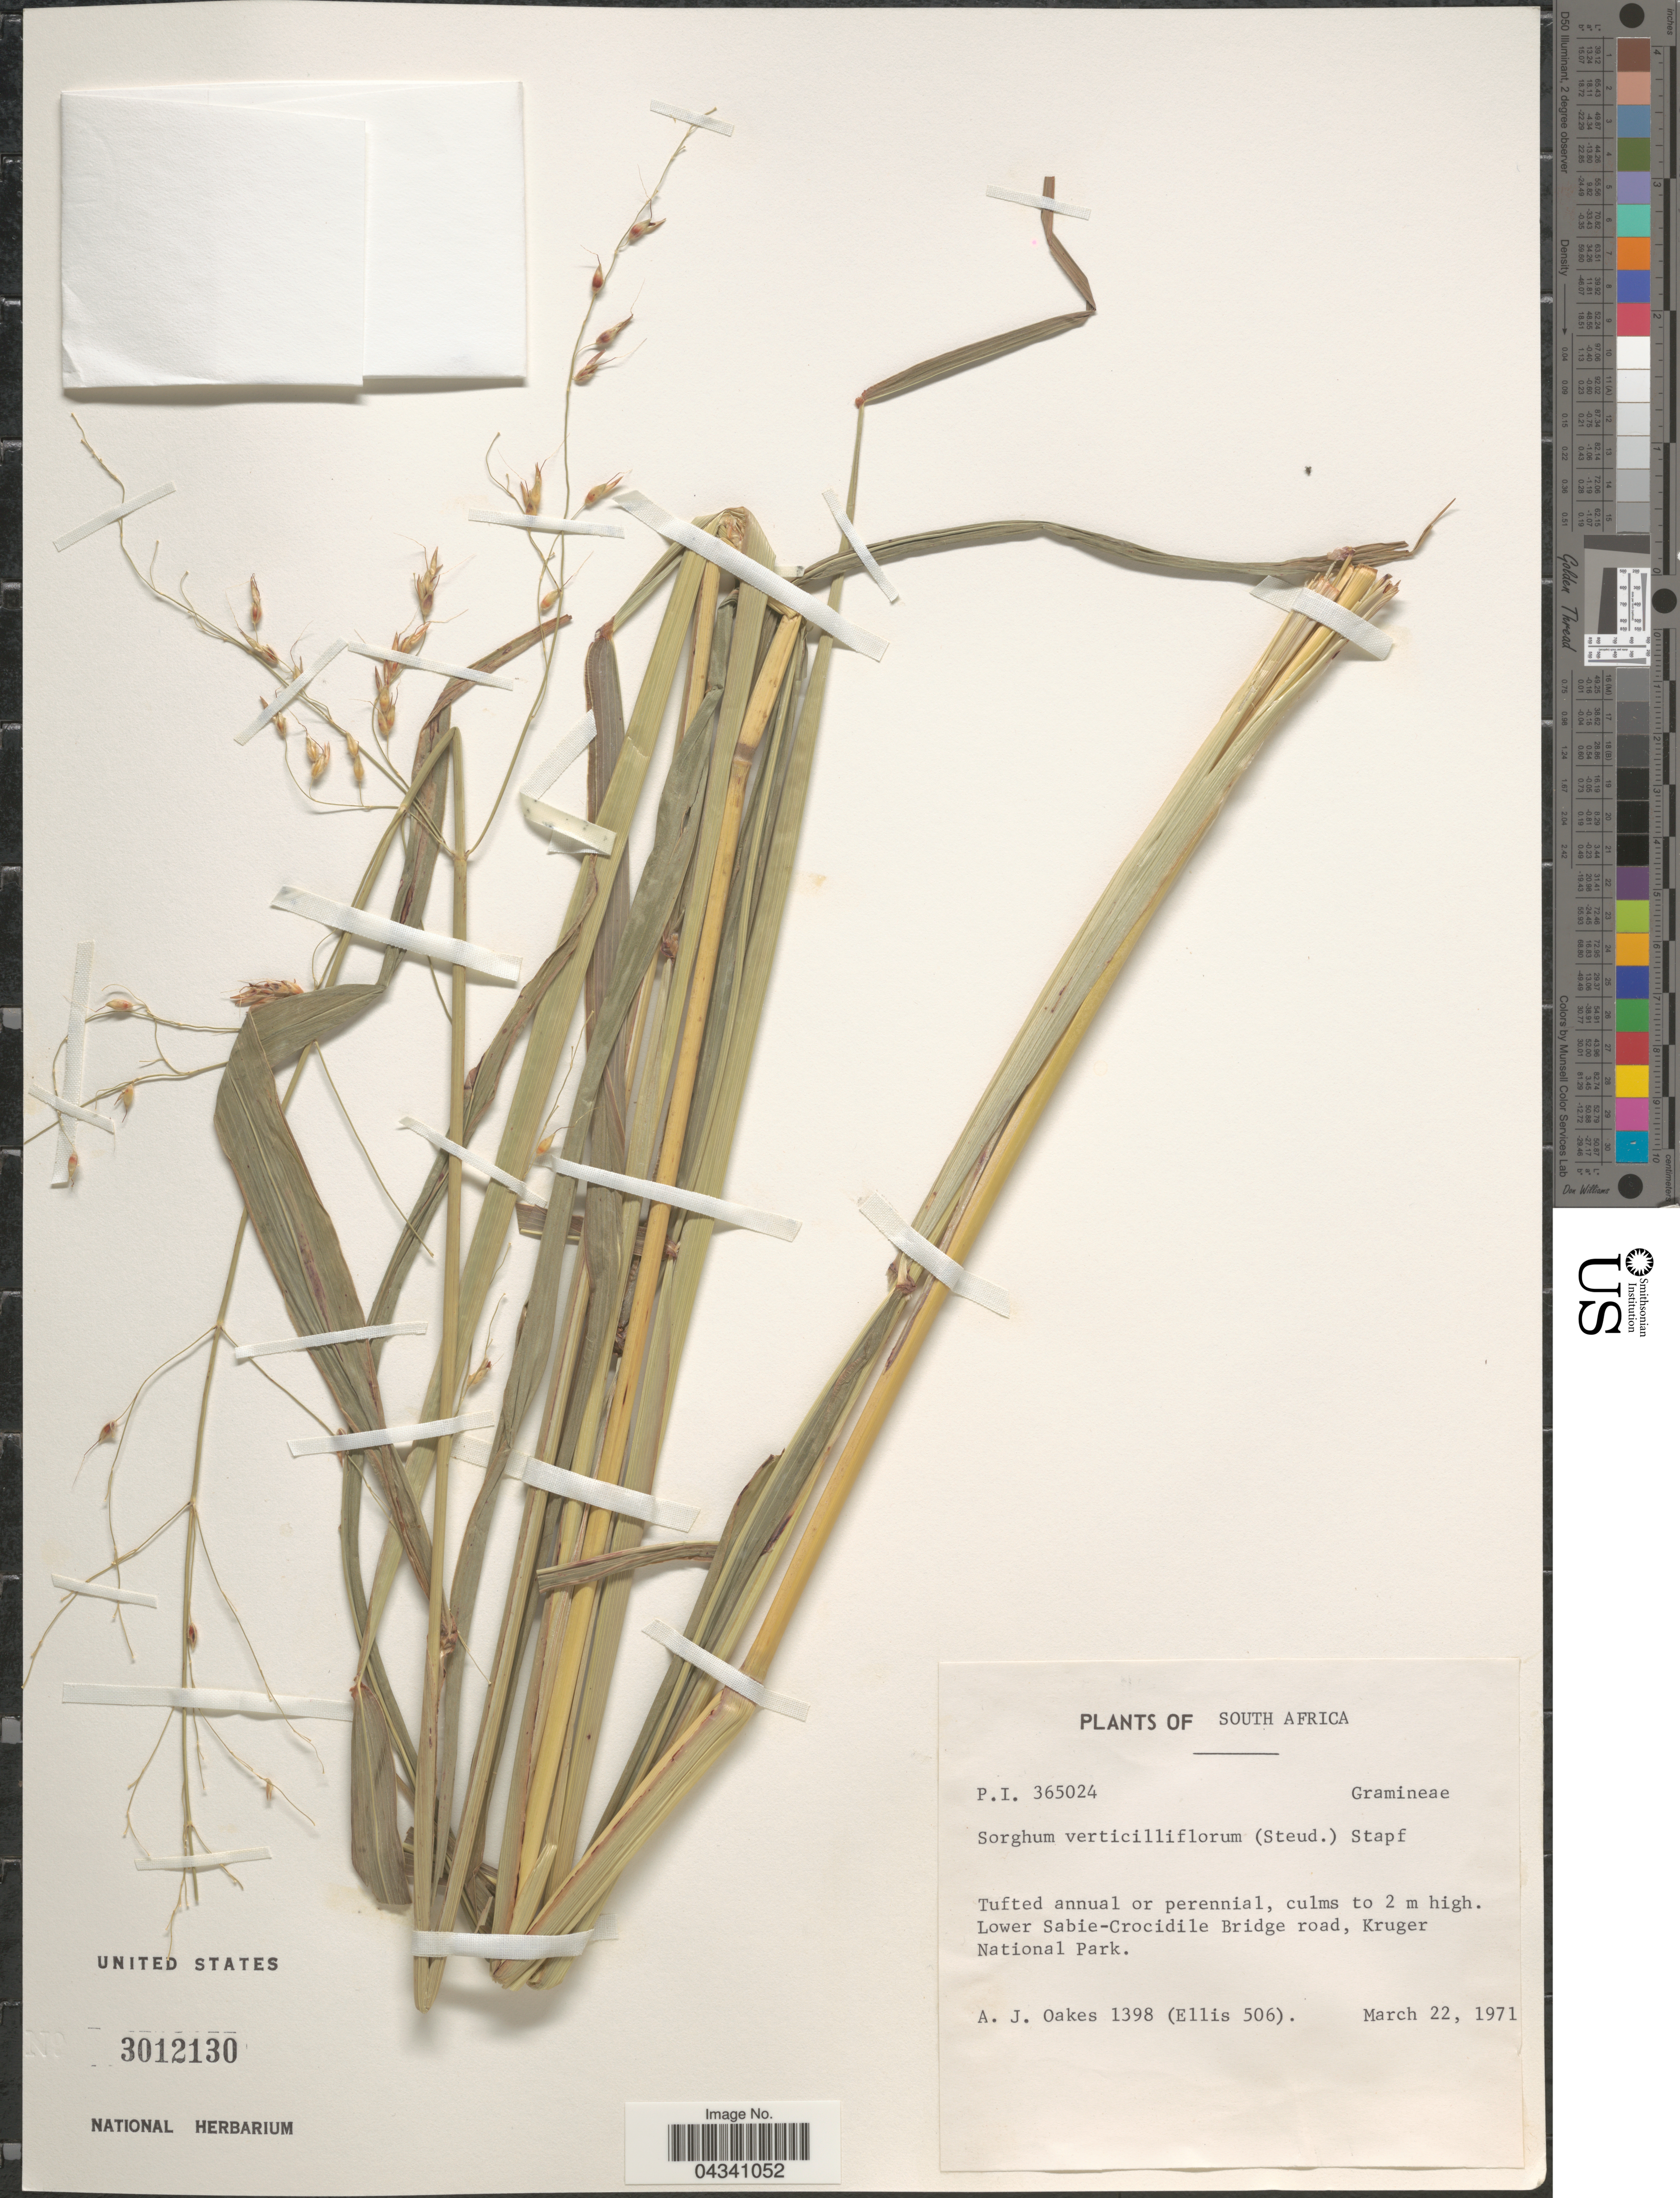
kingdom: Plantae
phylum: Tracheophyta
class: Liliopsida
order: Poales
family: Poaceae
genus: Sorghum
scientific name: Sorghum arundinaceum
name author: (Desv.) Stapf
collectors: A. Oakes & -. Ellis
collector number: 1398/506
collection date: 1971-03-22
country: South Africa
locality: Lower Sabie-Crocidile Bridge road, Kruger National Park.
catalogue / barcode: US 3012130